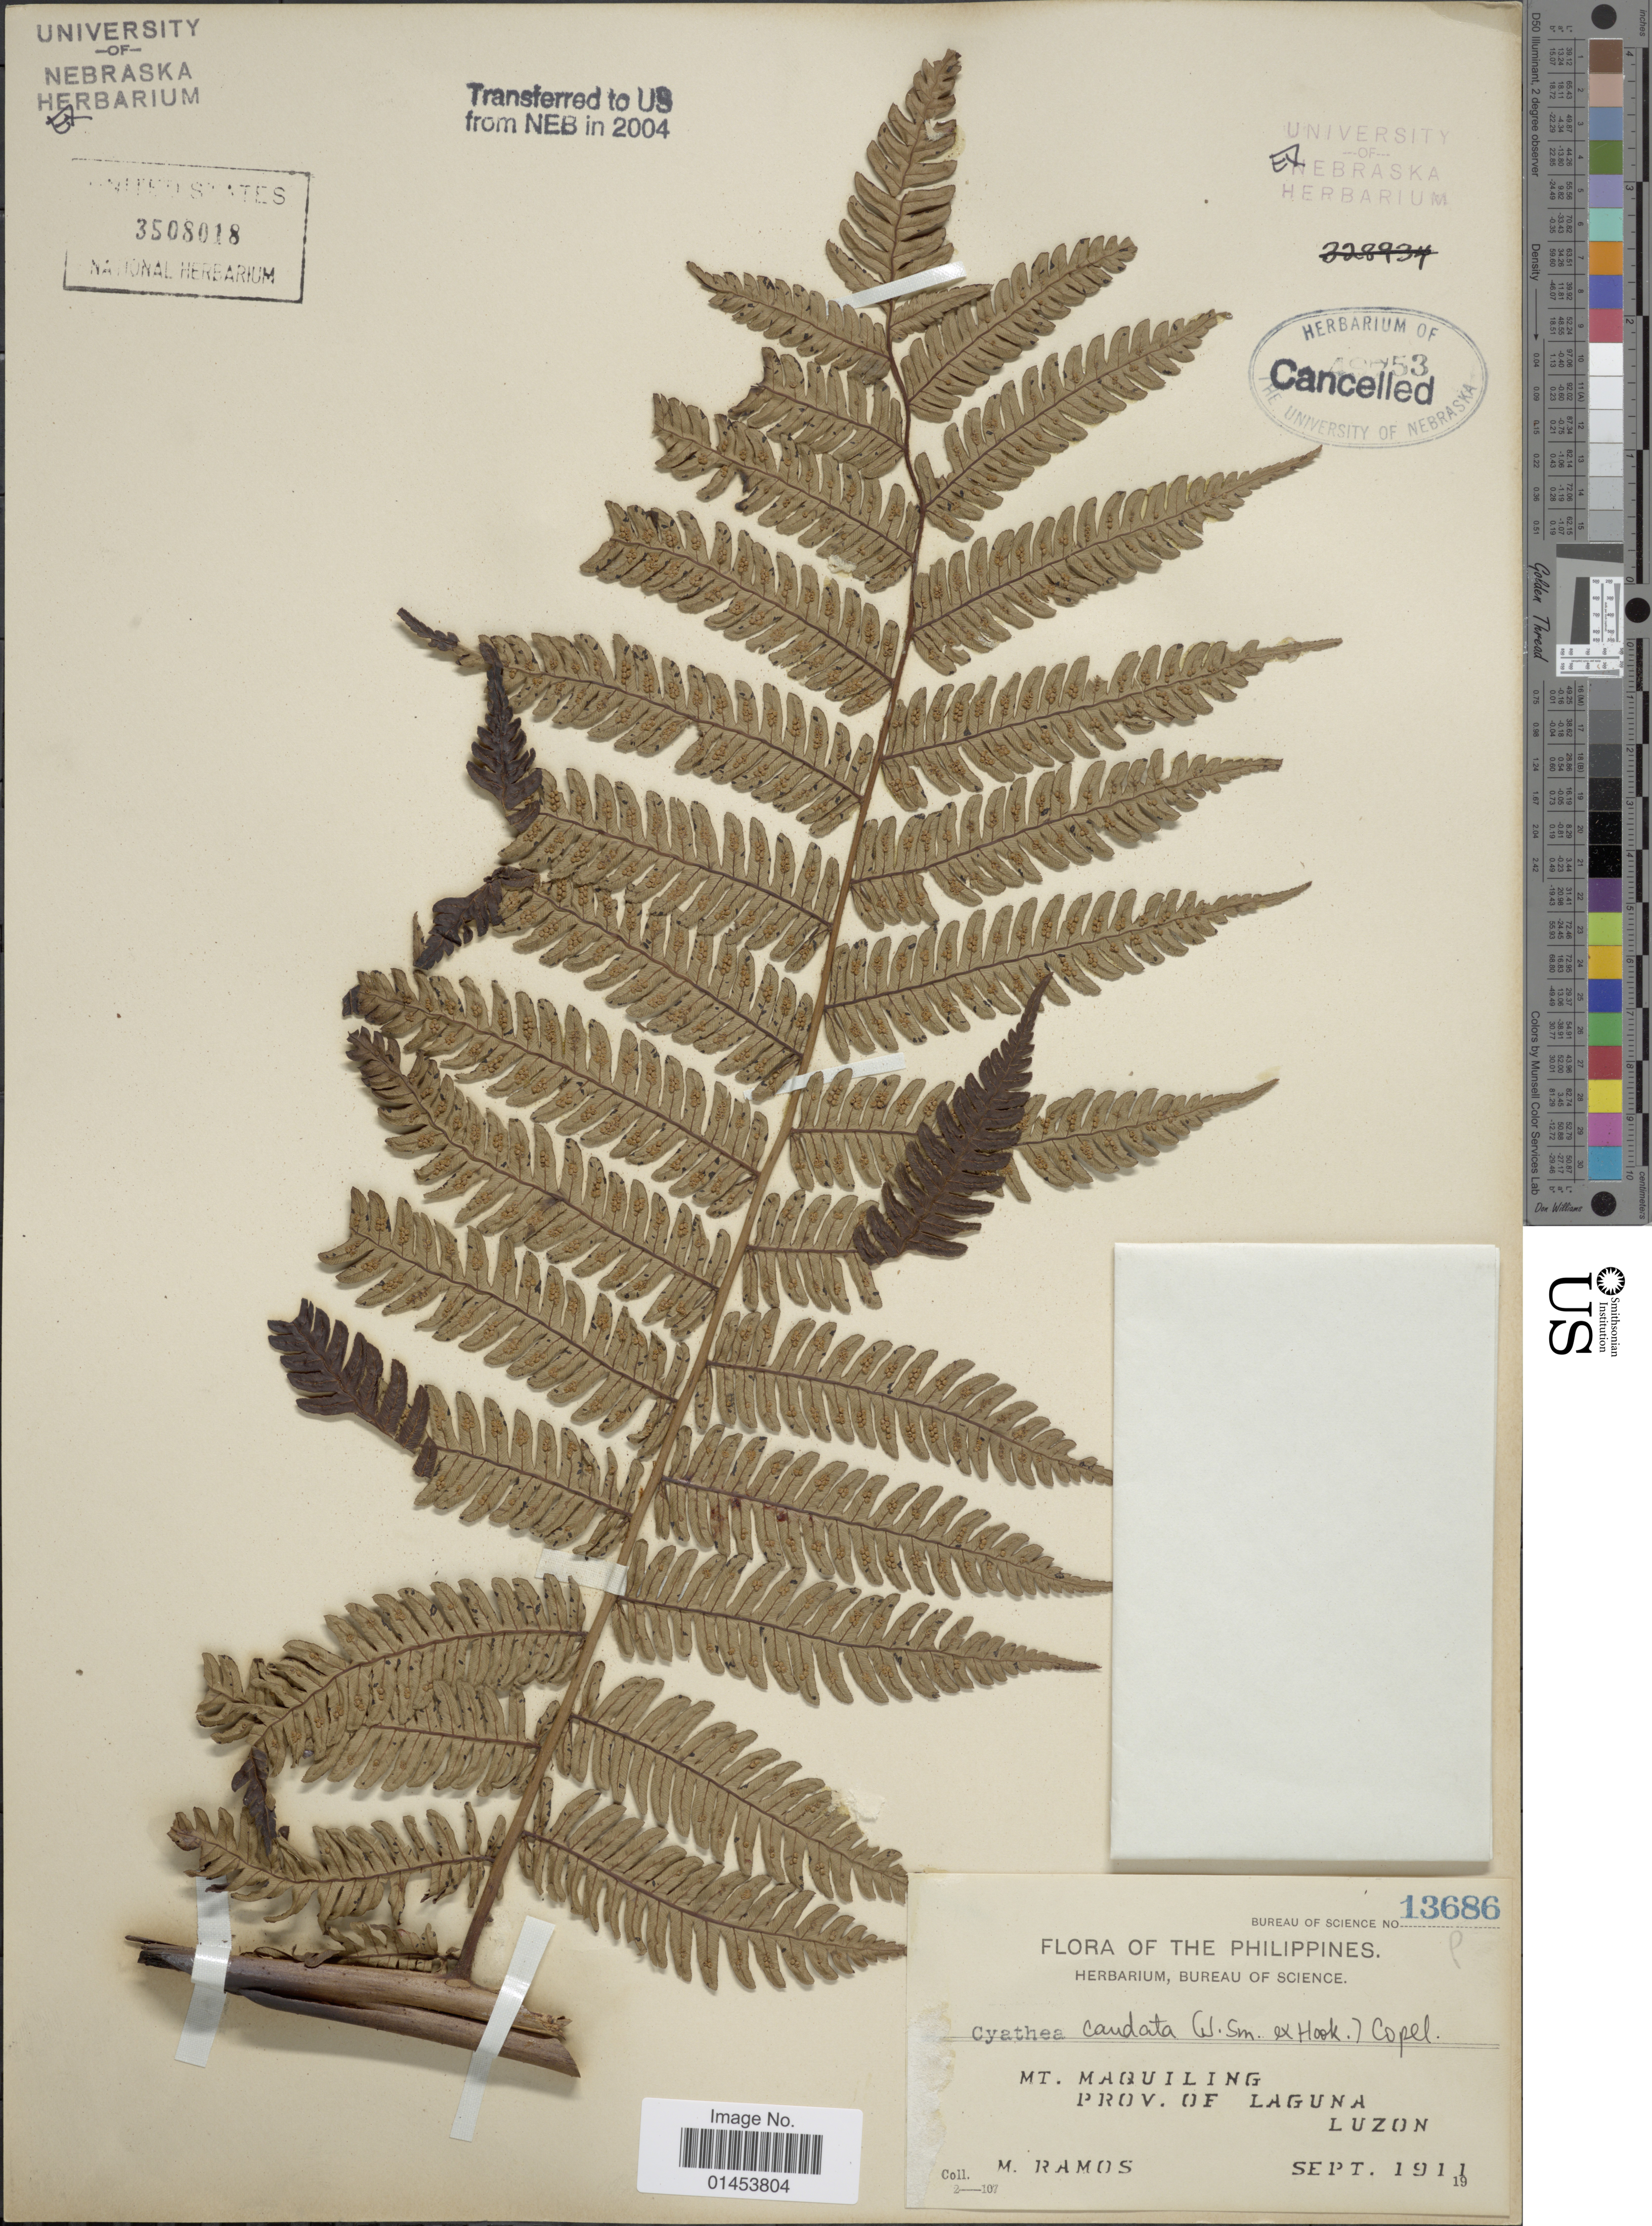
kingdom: Plantae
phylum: Tracheophyta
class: Polypodiopsida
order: Cyatheales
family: Cyatheaceae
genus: Cyathea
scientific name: Cyathea caudata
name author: (Hook.) Copel.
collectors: M. Ramos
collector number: Bureau of Science 13686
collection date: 1911-09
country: Philippines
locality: Mt. Maquiling, prov. of Laguna Luzon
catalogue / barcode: US 3508018